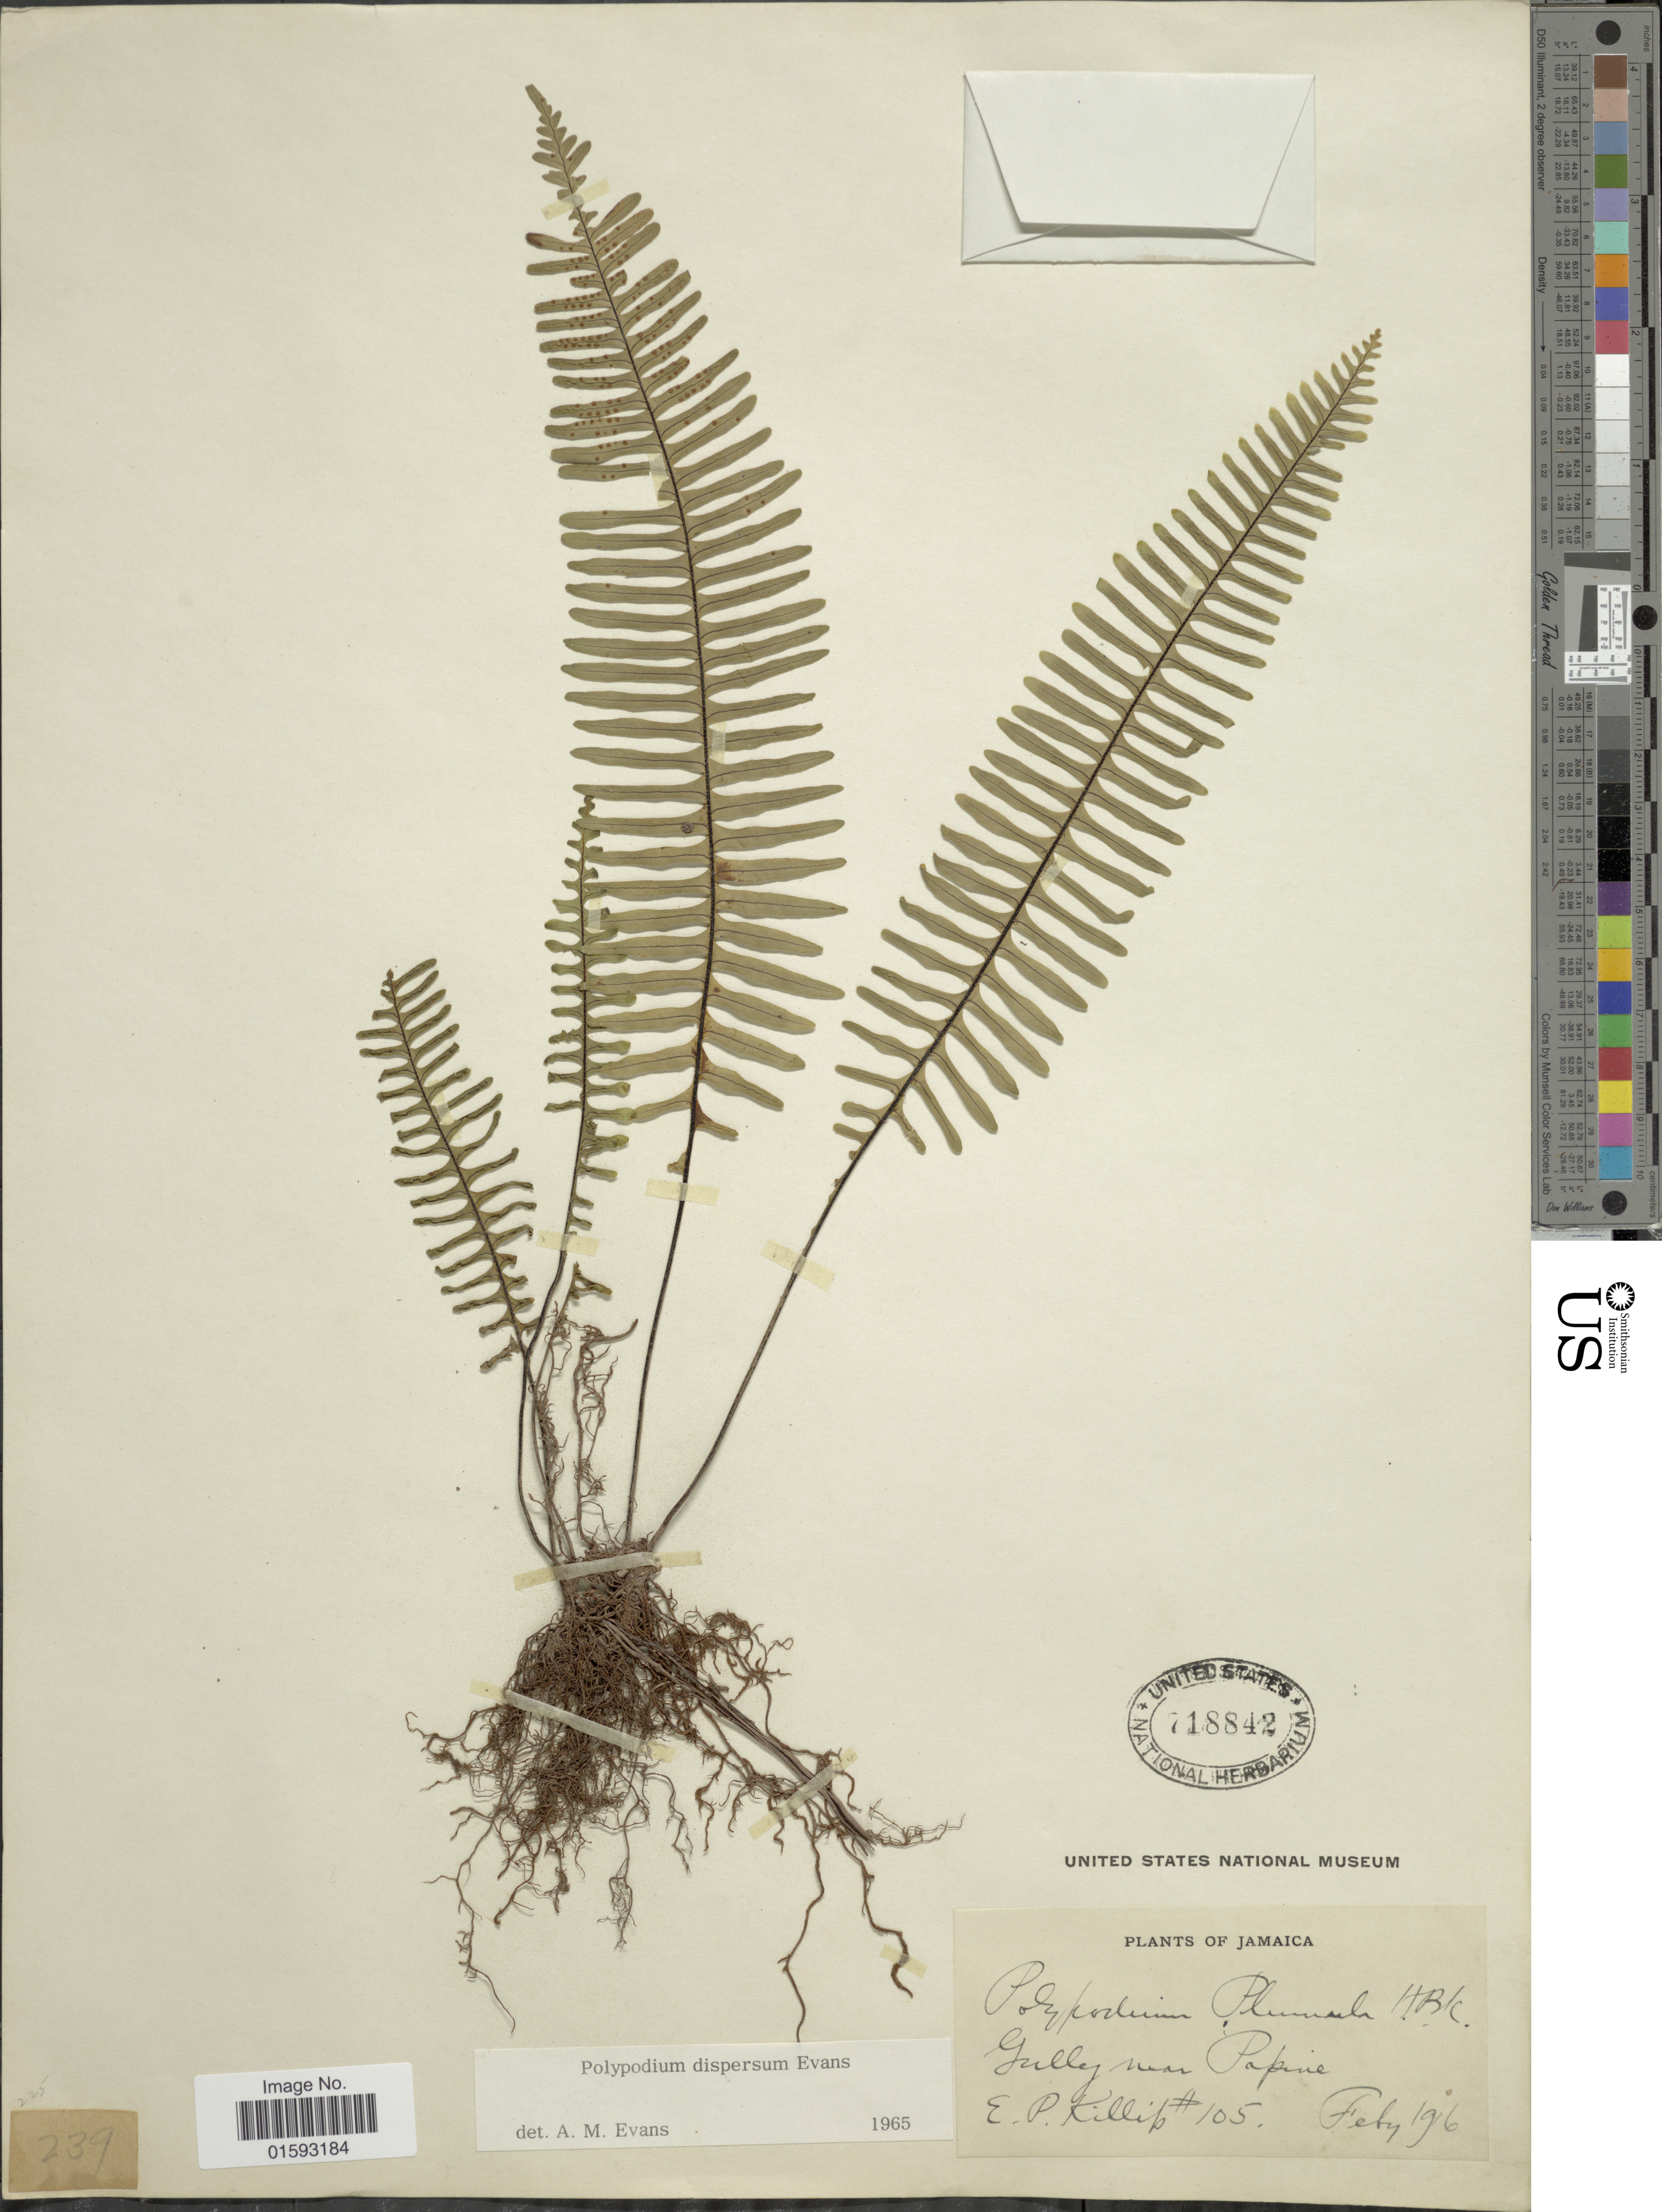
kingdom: Plantae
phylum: Tracheophyta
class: Polypodiopsida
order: Polypodiales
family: Polypodiaceae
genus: Pecluma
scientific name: Pecluma dispersa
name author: (A.M. Evans) M.G. Price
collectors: E. P. Killip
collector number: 105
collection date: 1916-02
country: Jamaica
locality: Gulley near Papine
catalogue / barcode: US 718842